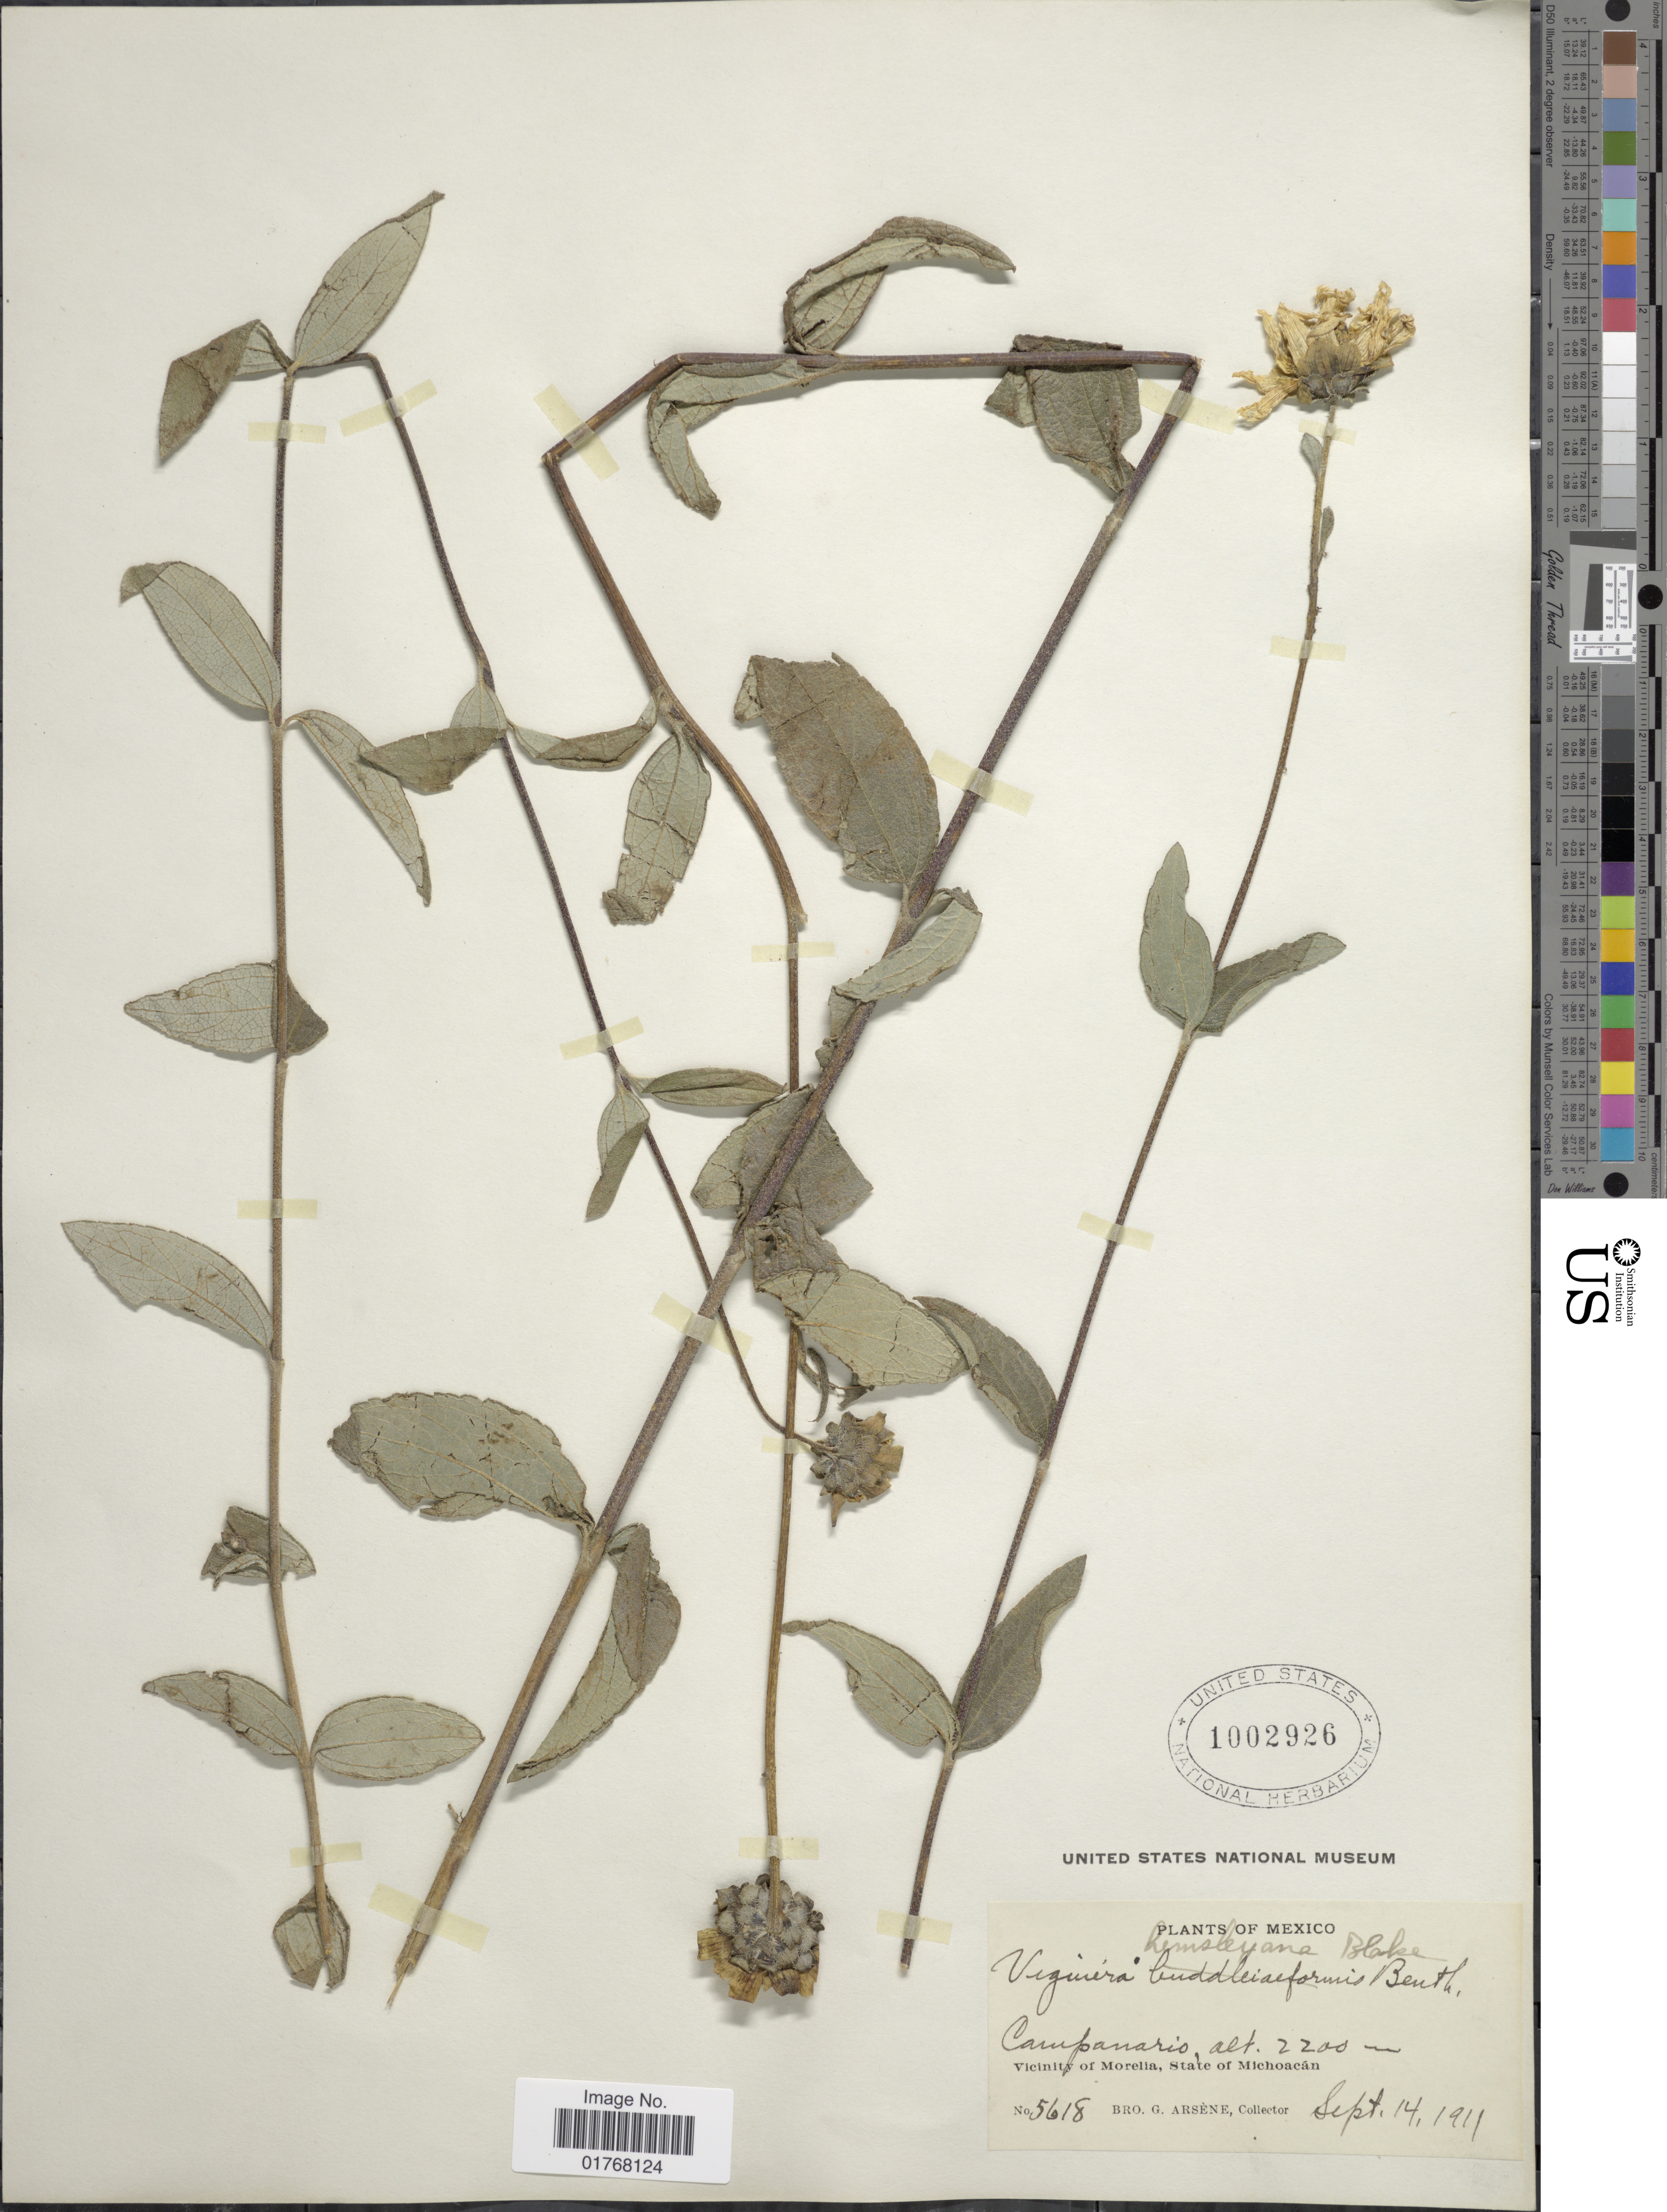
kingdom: Plantae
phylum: Tracheophyta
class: Magnoliopsida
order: Asterales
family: Asteraceae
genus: Viguiera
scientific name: Viguiera hemsleyana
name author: S.F. Blake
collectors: Bro. G. Arsène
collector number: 5618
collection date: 1911-09-14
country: Mexico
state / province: Michoacán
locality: Campanario, Vicinity of Morelia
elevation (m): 2200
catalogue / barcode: US 1002926